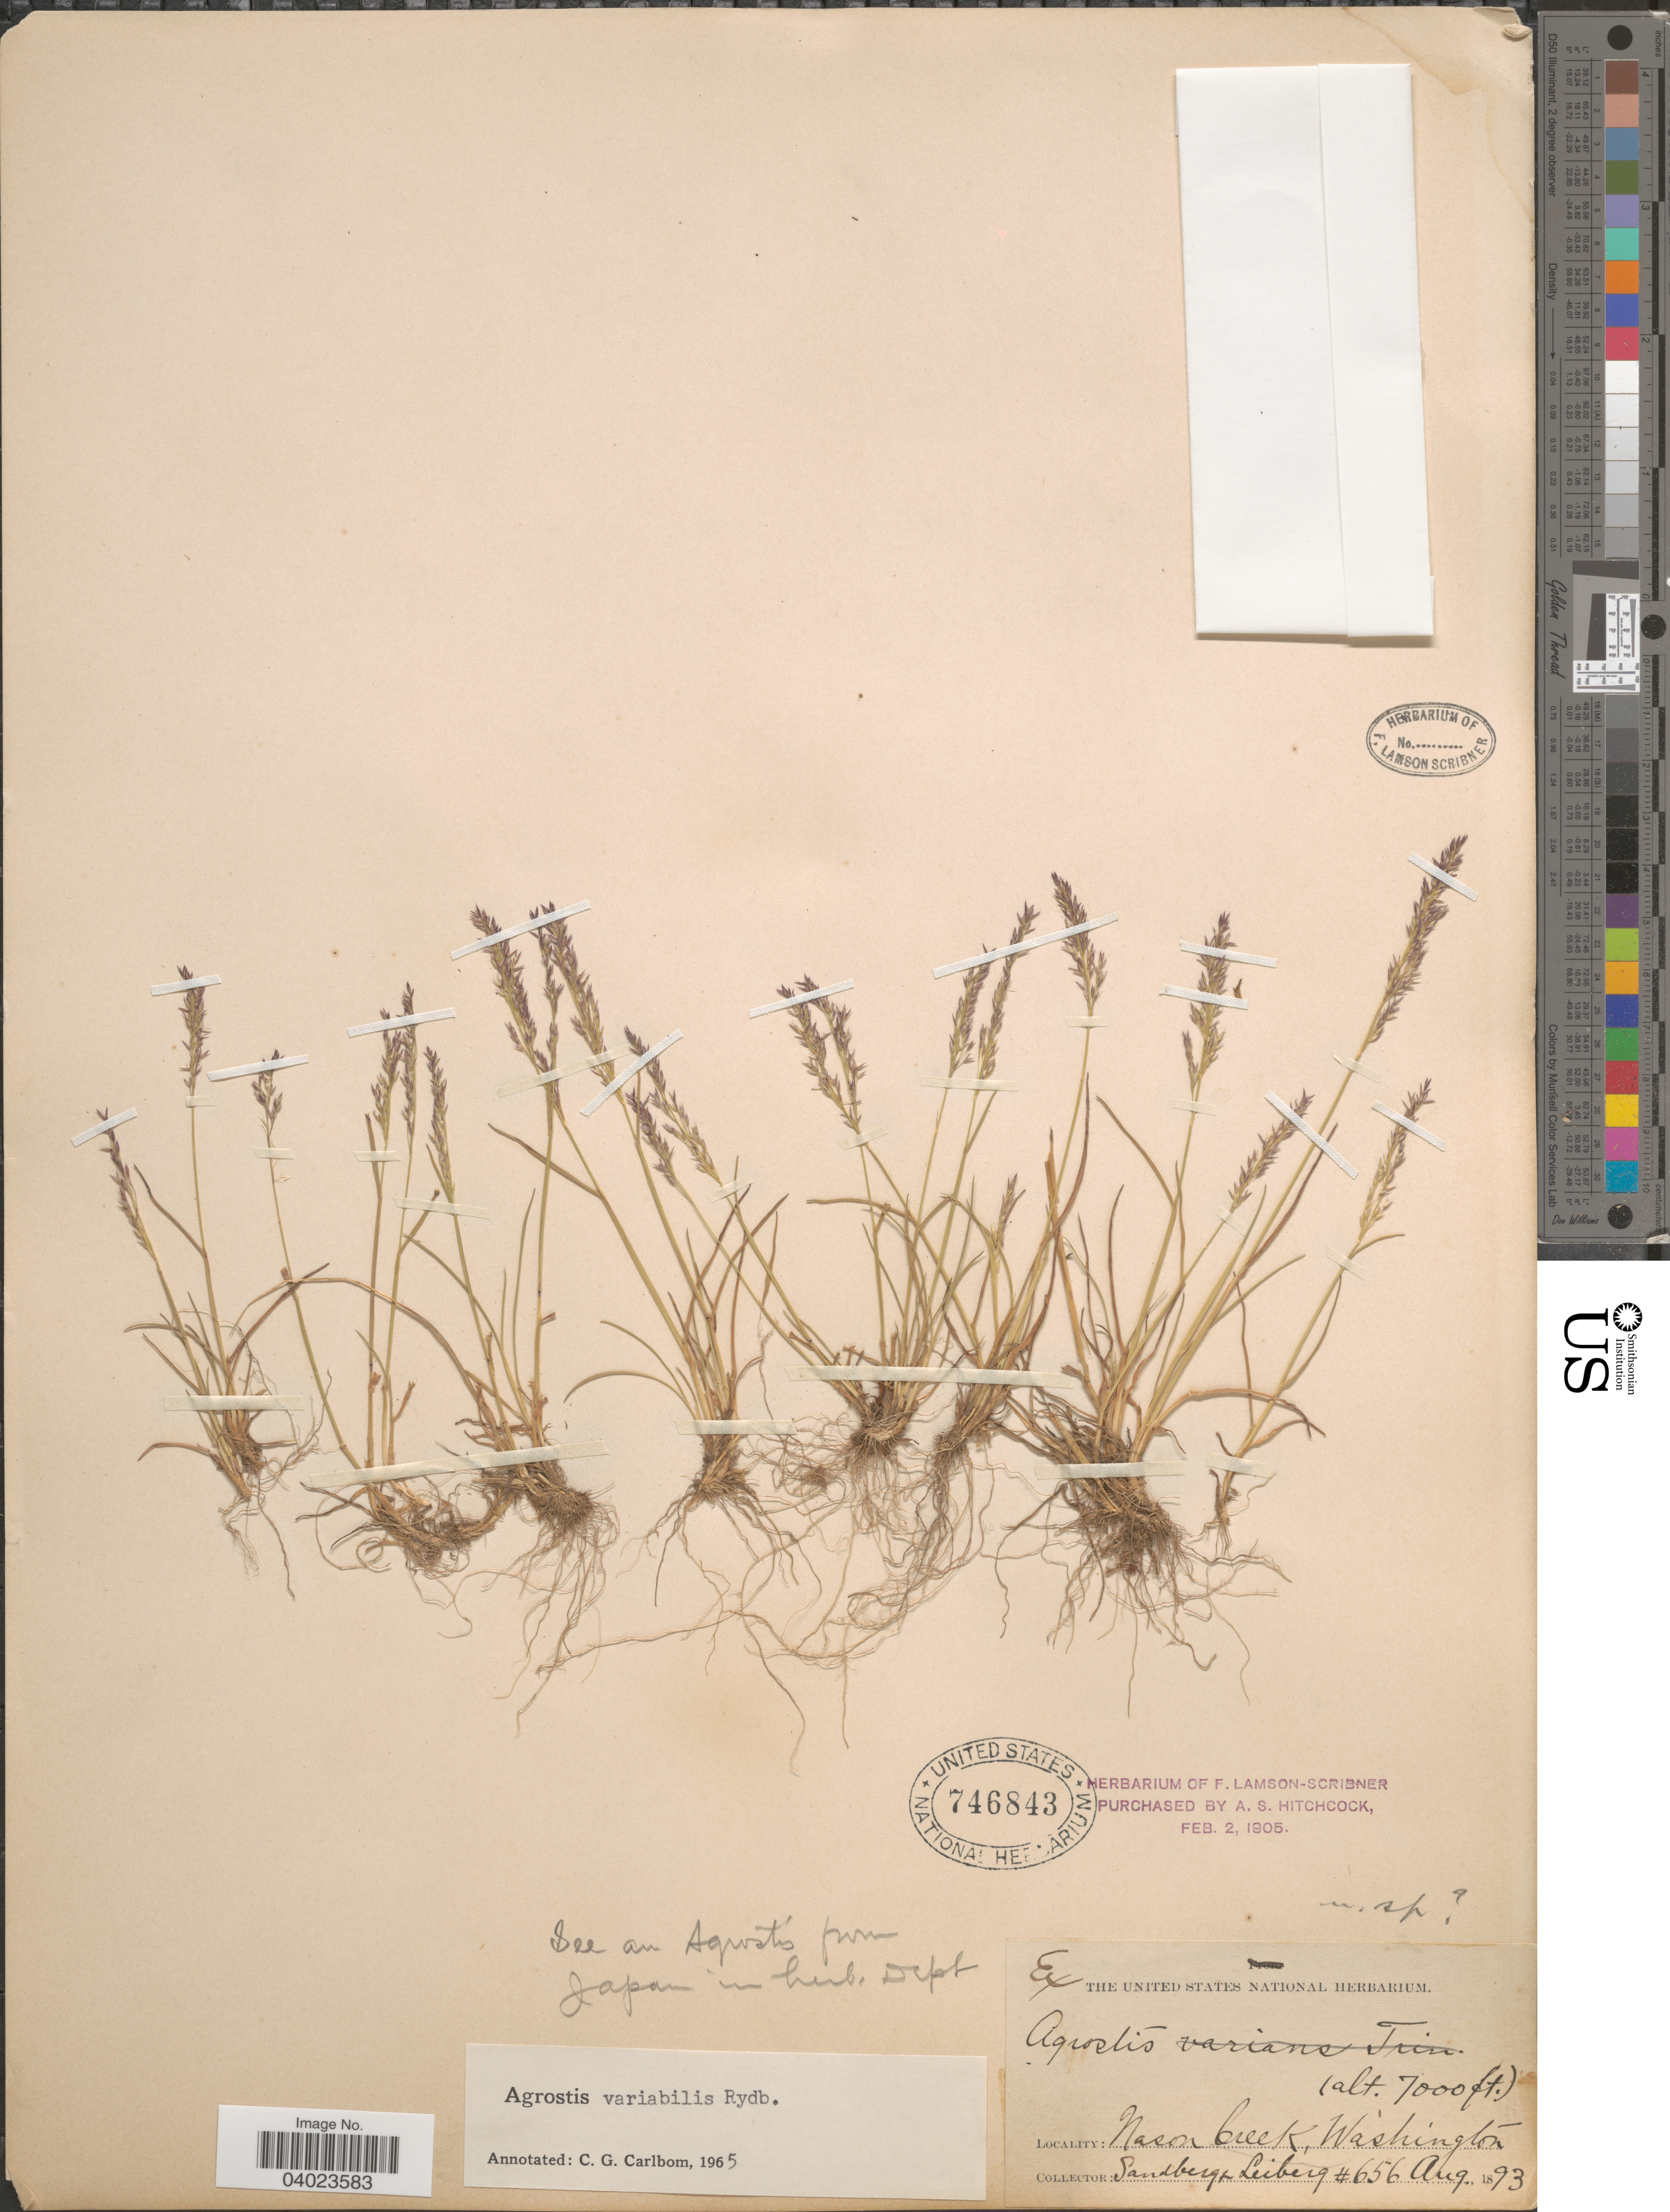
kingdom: Plantae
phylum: Tracheophyta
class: Liliopsida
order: Poales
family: Poaceae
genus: Agrostis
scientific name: Agrostis variabilis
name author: Rydb.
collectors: Sandberg & -. Leiberg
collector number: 656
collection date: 1893-08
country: United States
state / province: Washington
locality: Nason Creek.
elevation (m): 2134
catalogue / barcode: US 746843